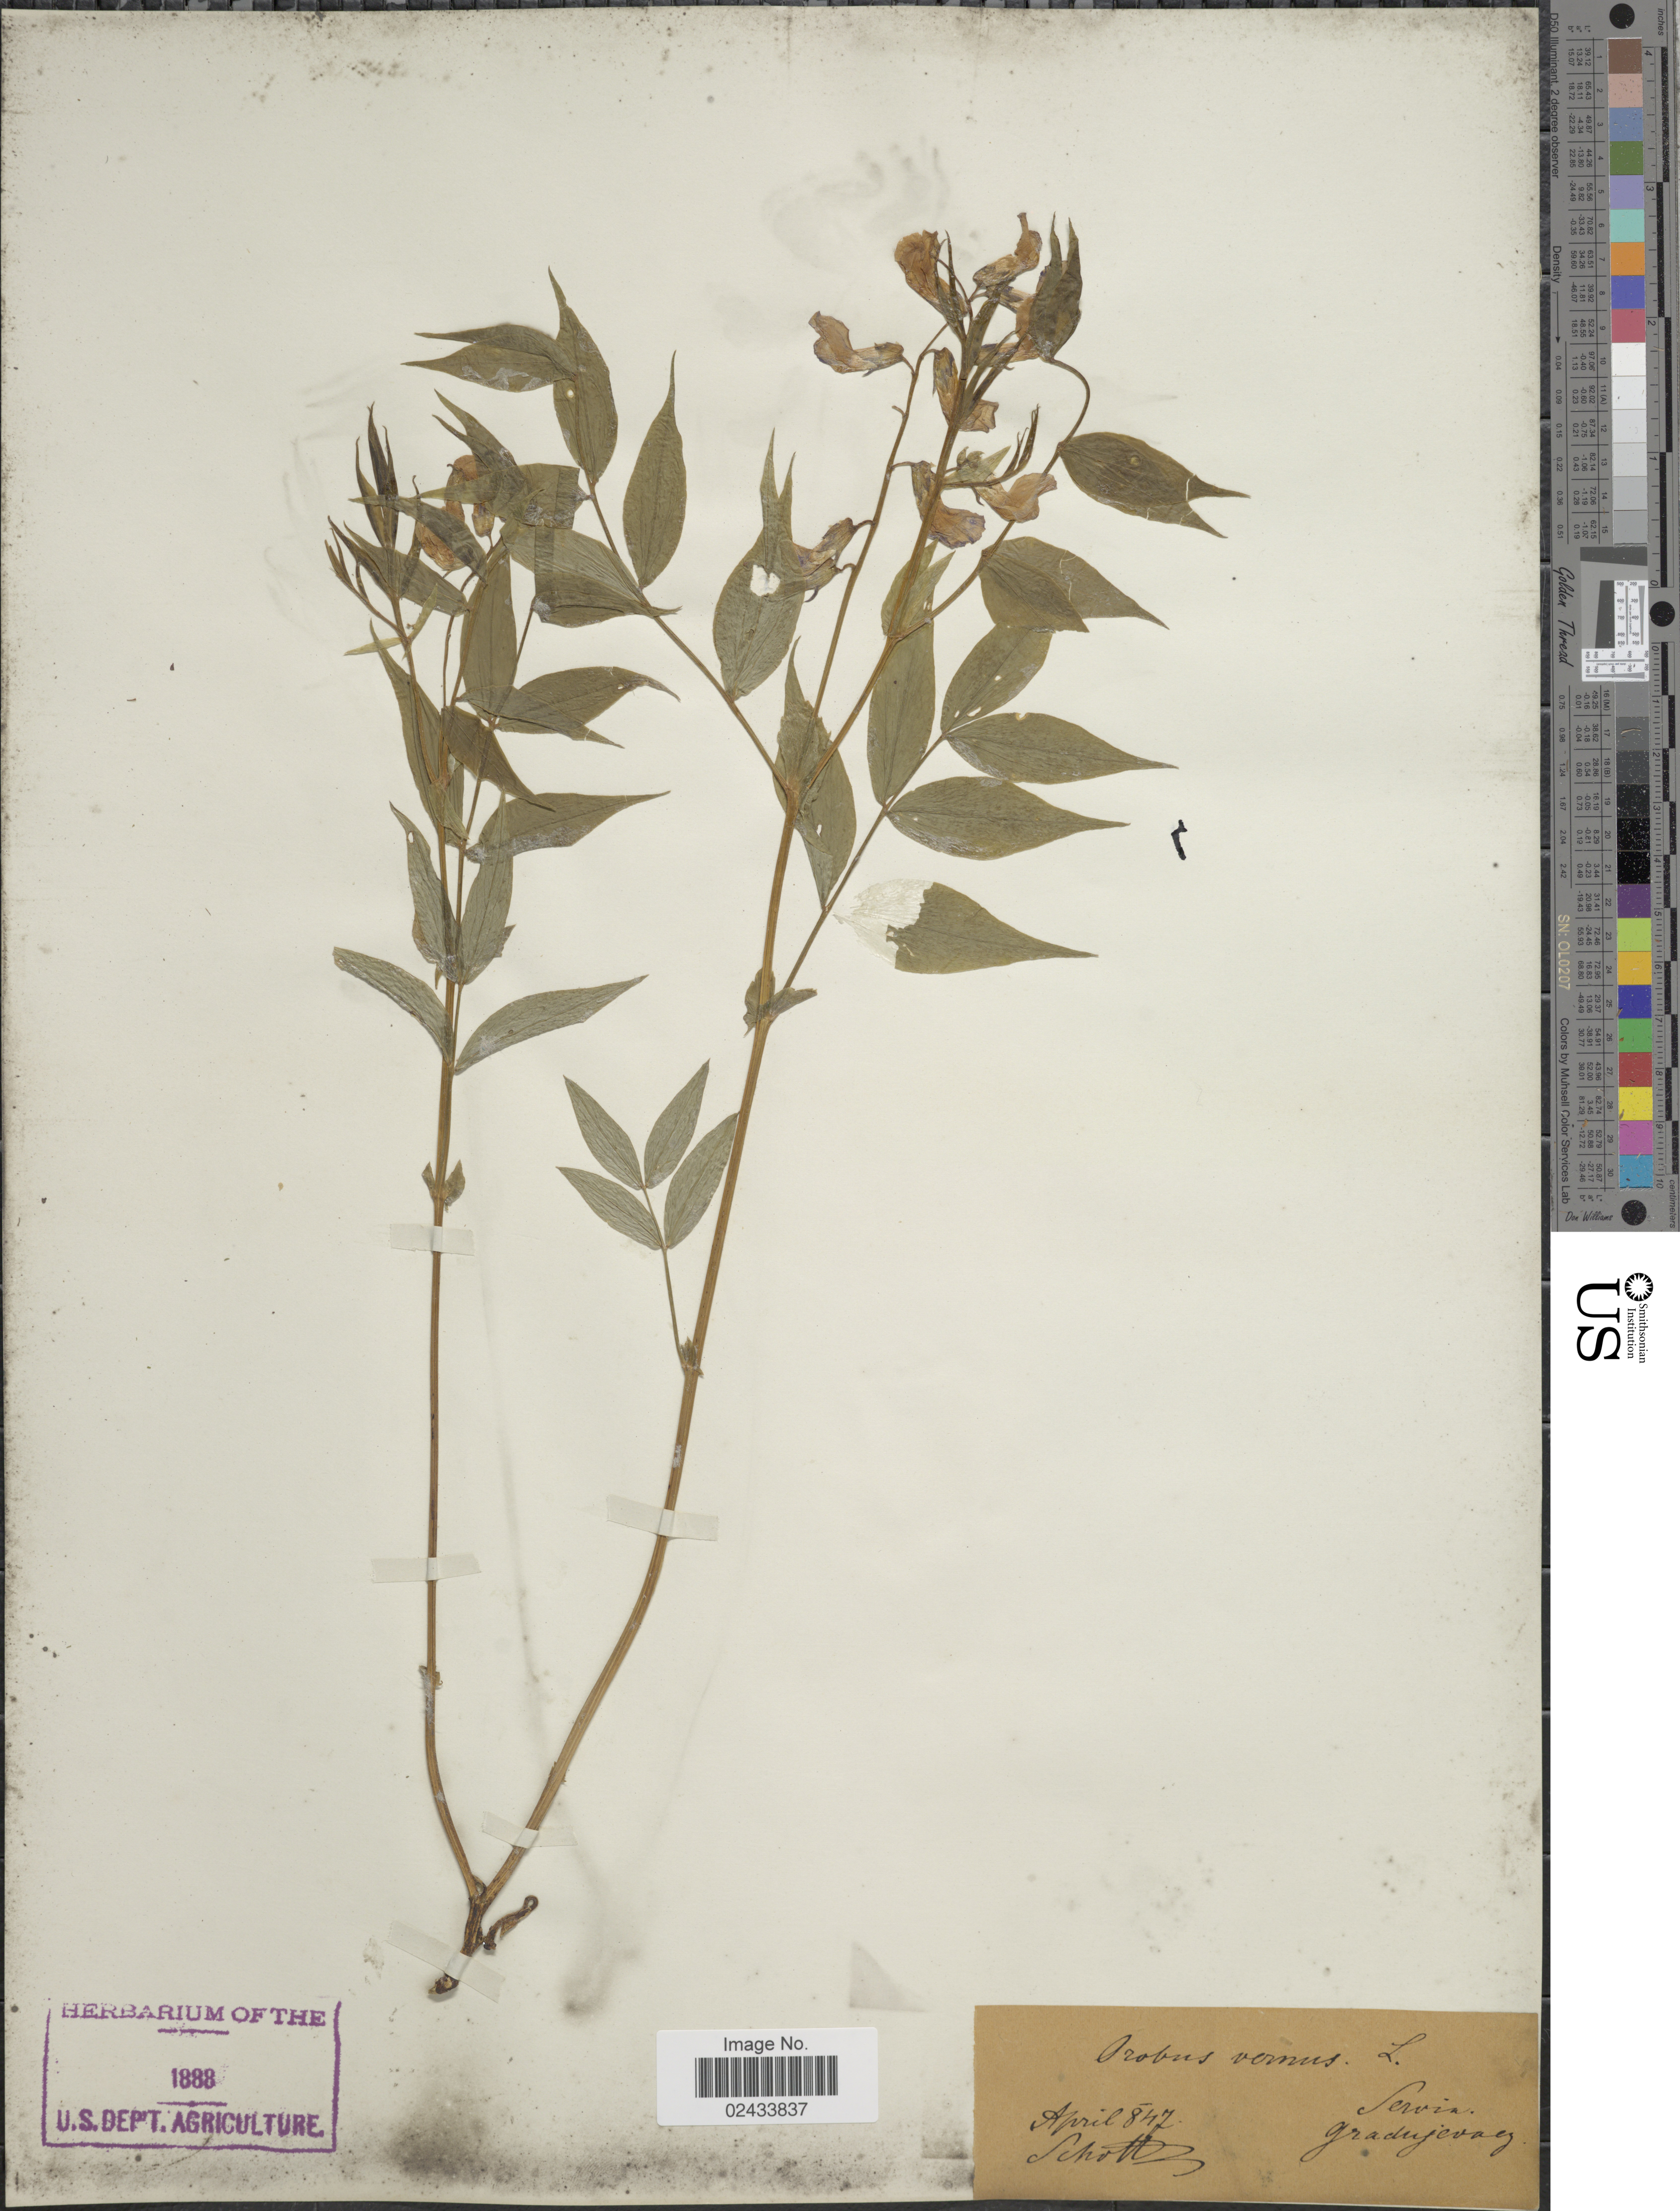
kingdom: Plantae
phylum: Tracheophyta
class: Magnoliopsida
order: Fabales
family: Fabaceae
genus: Lathyrus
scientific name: Lathyrus vernus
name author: (L.) Bernh.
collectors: Schott, --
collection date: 1847-04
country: Serbia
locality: Servia, Gradujevaez [interpreted]